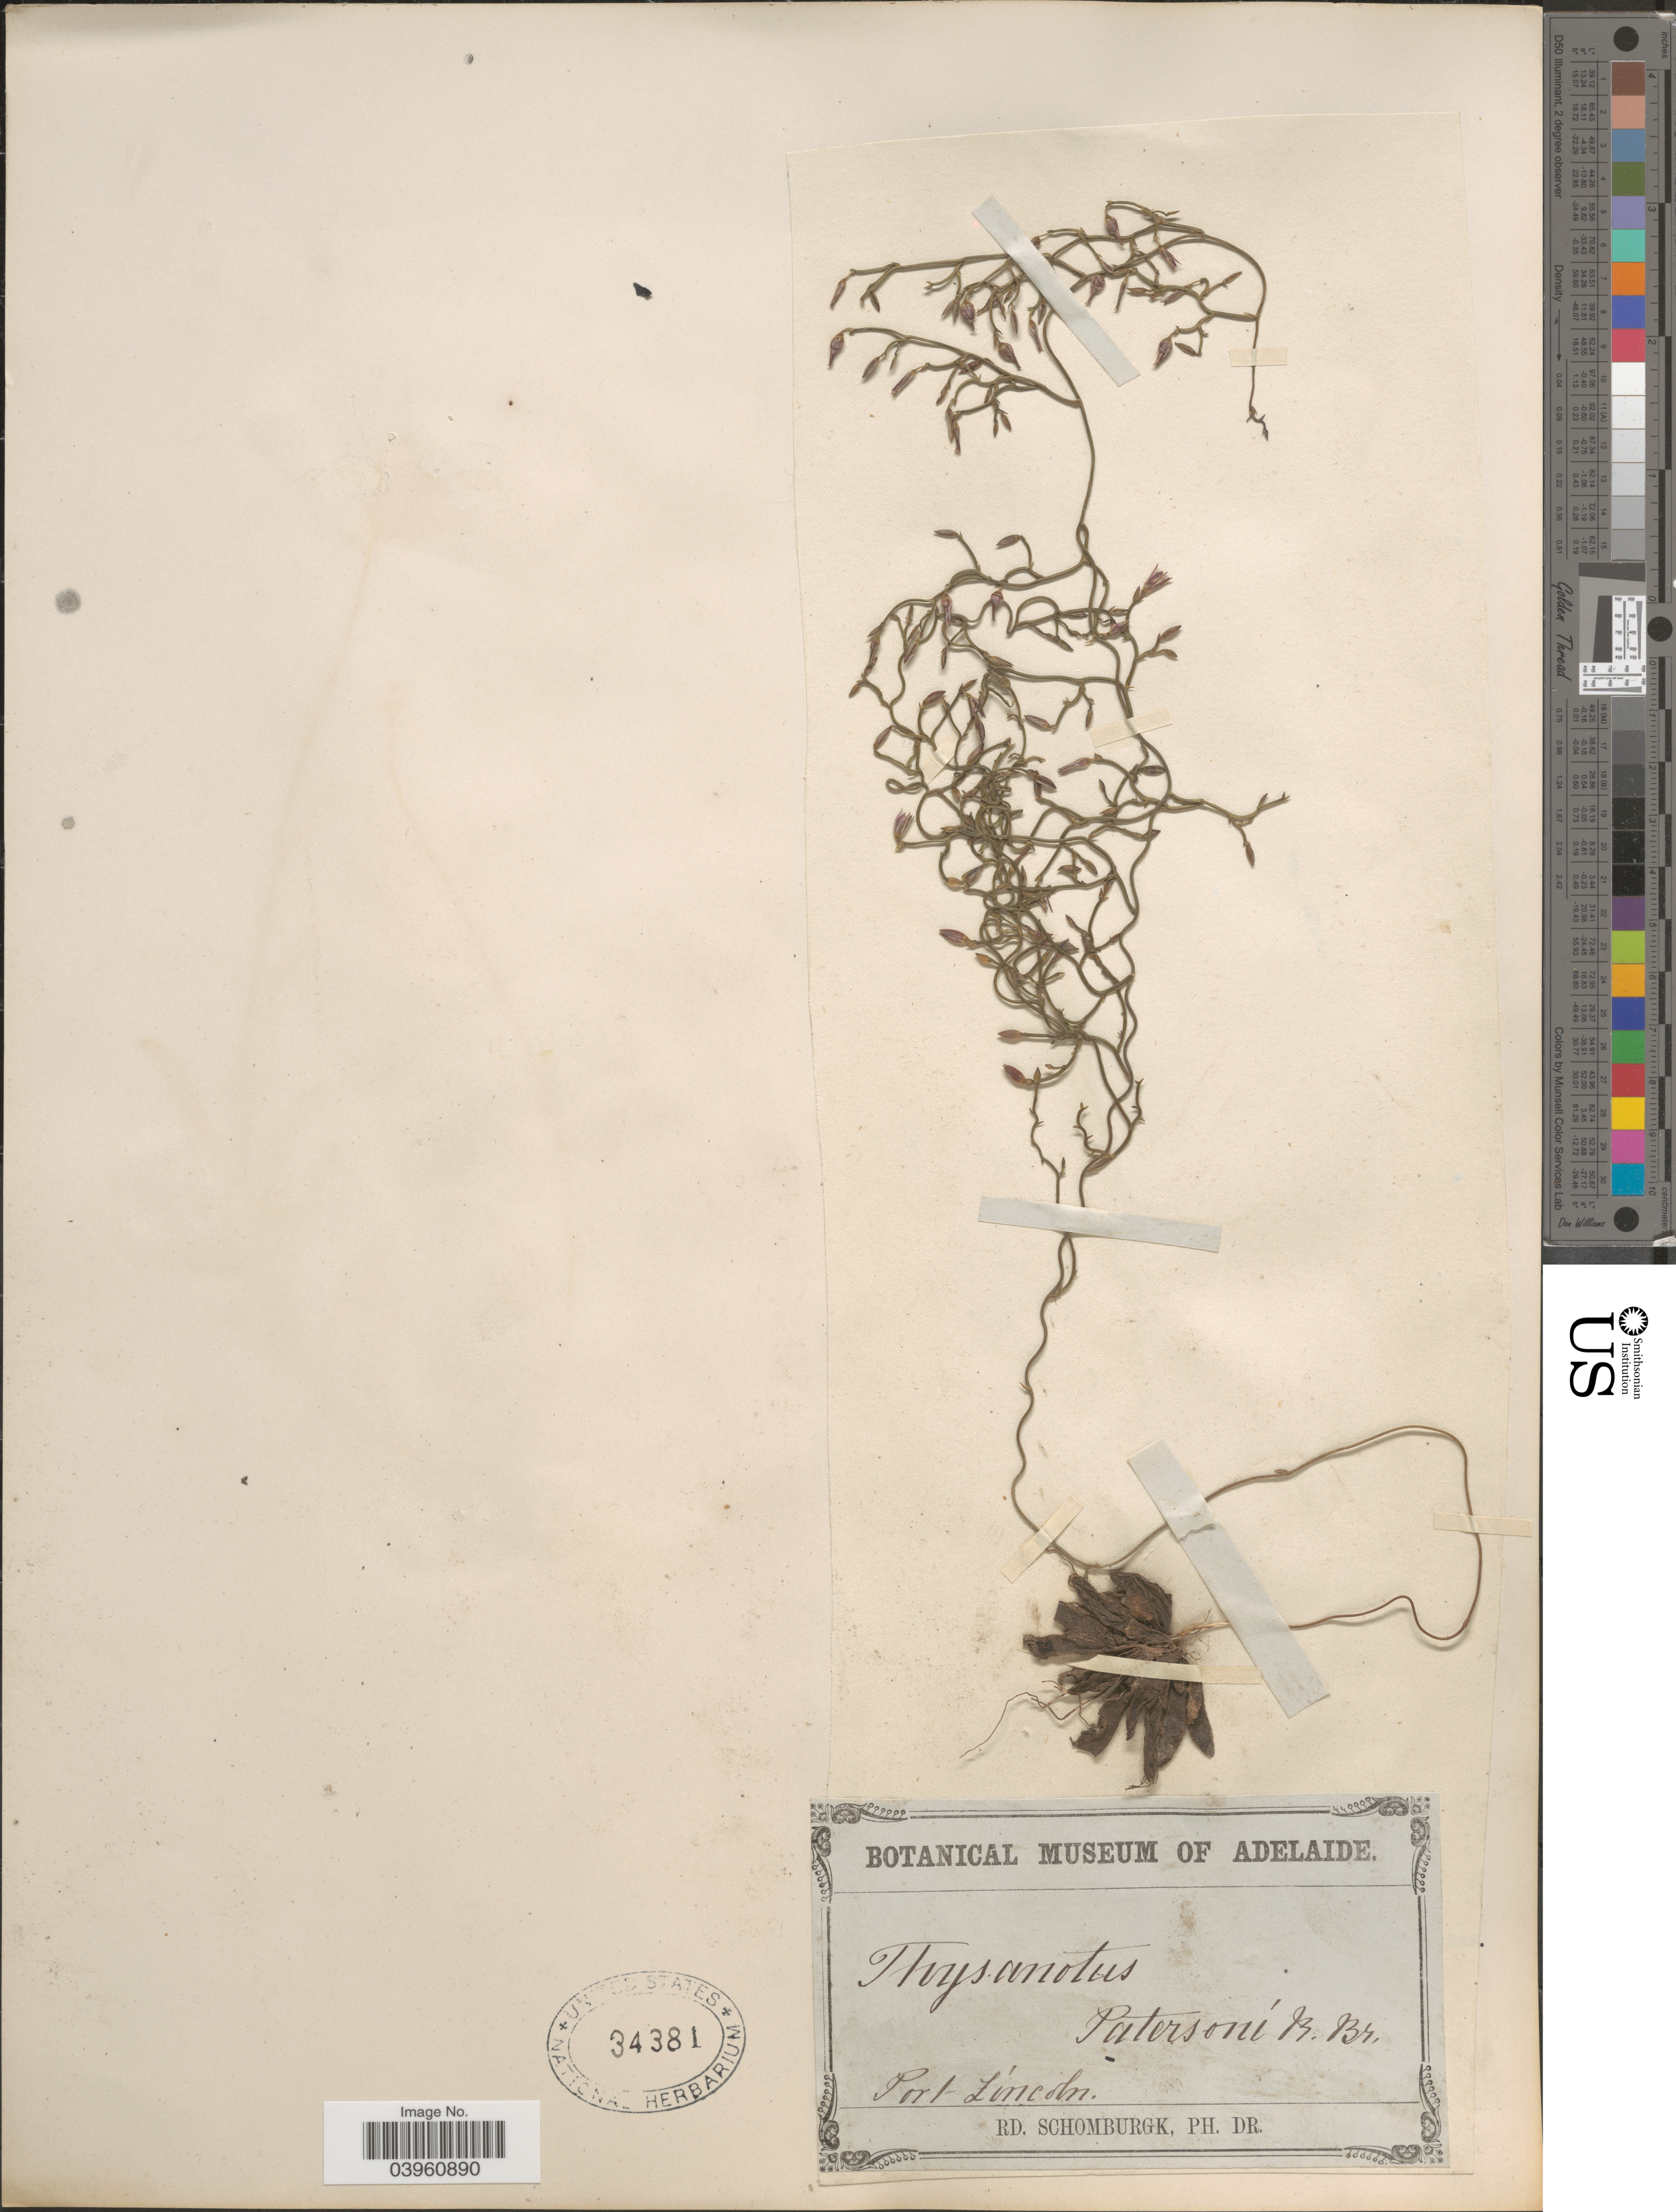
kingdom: Plantae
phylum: Tracheophyta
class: Liliopsida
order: Asparagales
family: Asparagaceae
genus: Thysanotus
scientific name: Thysanotus patersonii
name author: R. Br.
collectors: M. R. Schomburgk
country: Australia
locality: Port Lincoln.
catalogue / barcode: US 34381